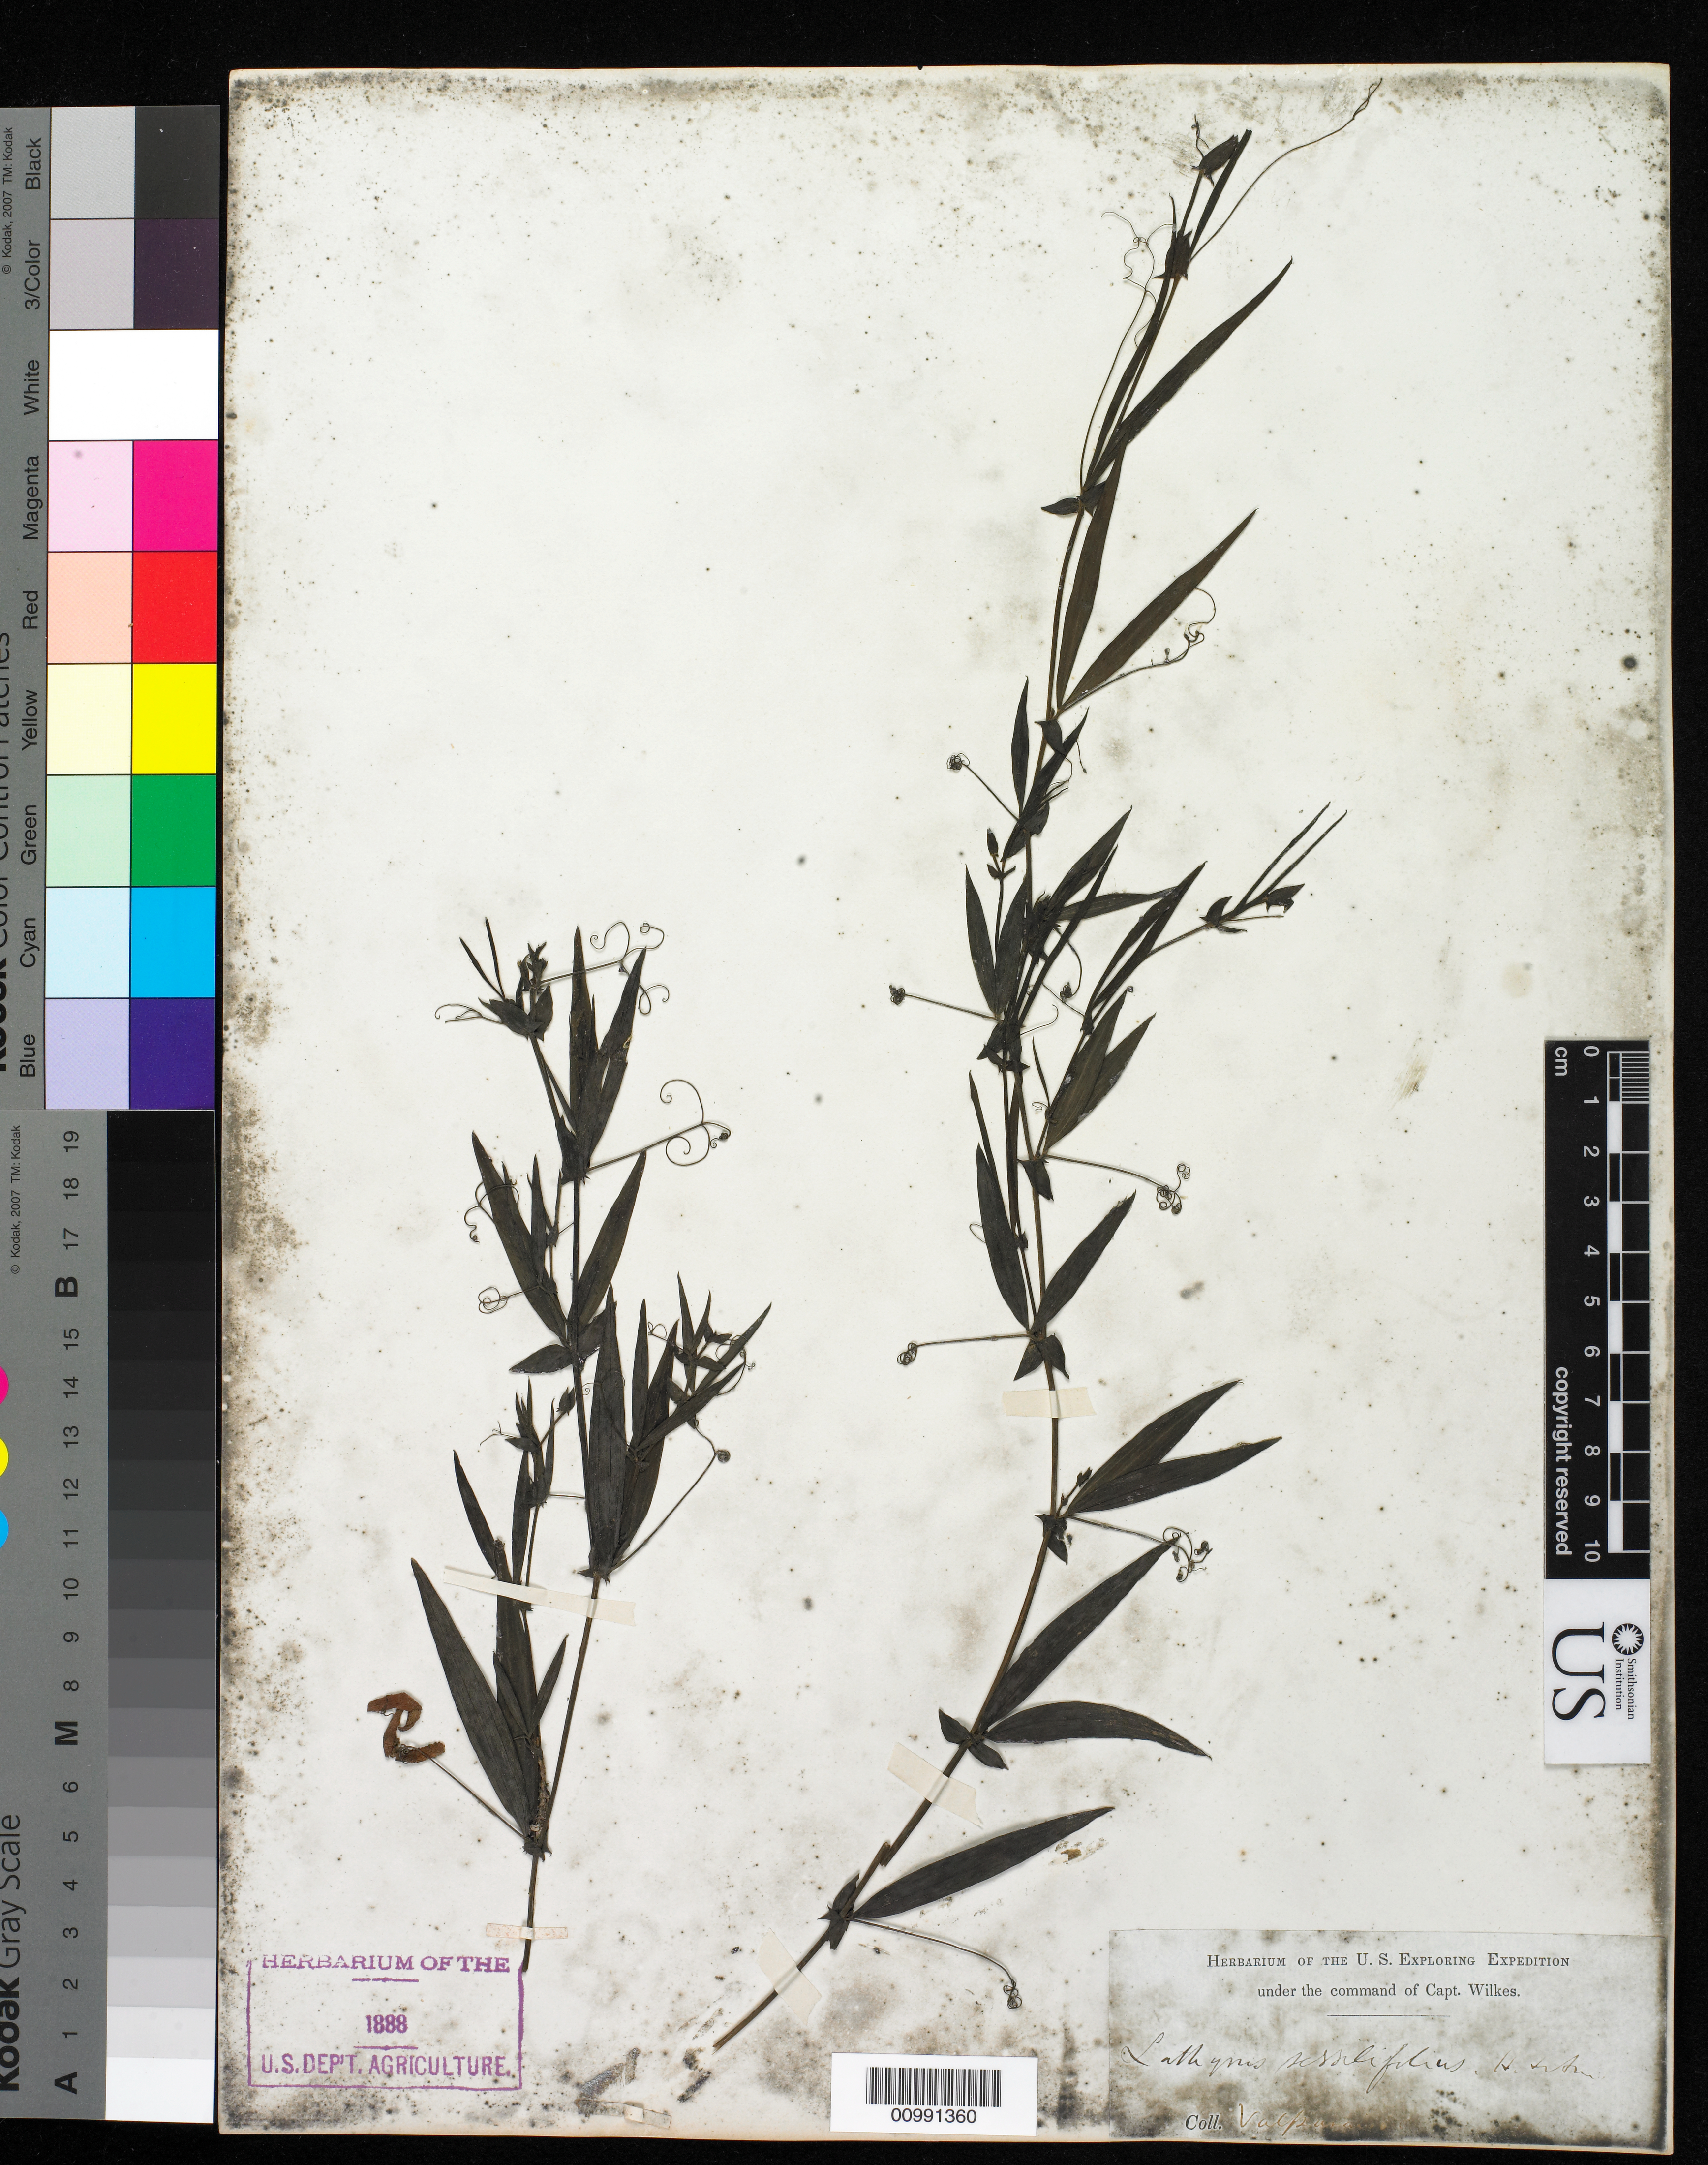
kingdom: Plantae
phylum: Tracheophyta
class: Magnoliopsida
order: Fabales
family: Fabaceae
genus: Lathyrus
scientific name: Lathyrus magellanicus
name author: Lam.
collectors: Wilkes Explor. Exped.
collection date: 1838/1842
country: Chile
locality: Valparaiso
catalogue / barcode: US 98489